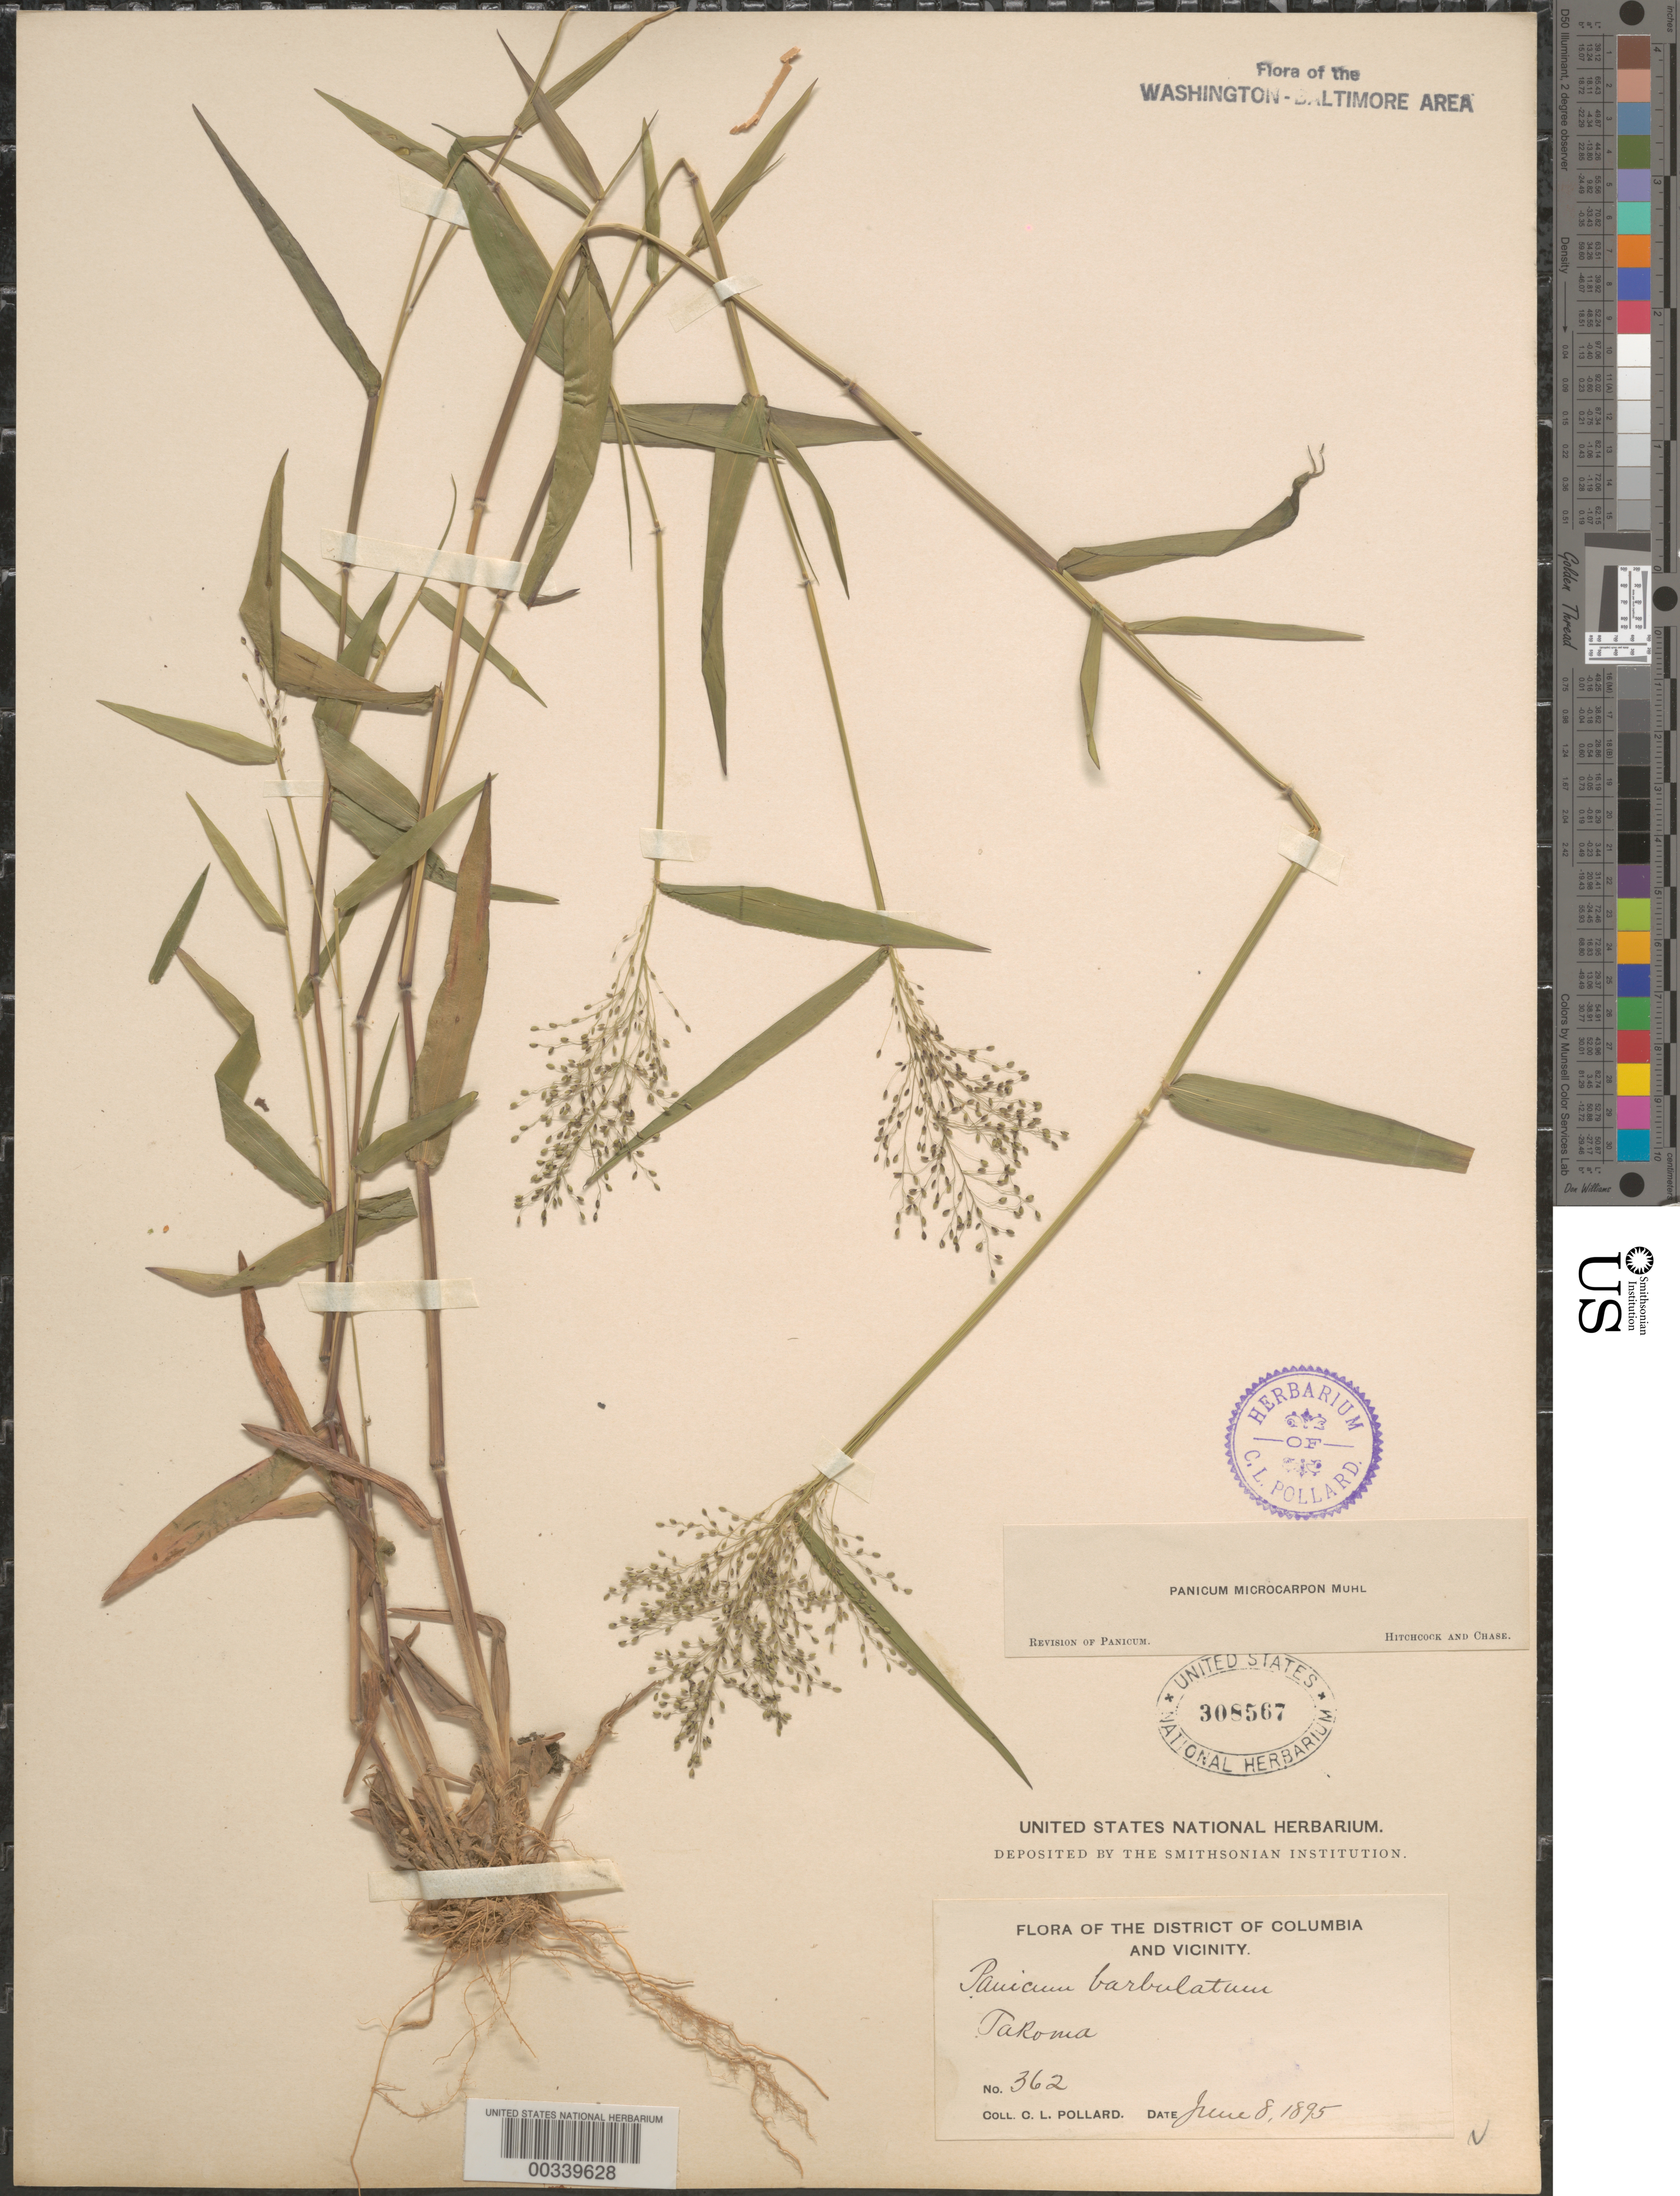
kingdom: Plantae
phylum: Tracheophyta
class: Liliopsida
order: Poales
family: Poaceae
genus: Dichanthelium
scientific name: Dichanthelium dichotomum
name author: (L.) Gould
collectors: C. L. Pollard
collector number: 362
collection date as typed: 08 Jun 1895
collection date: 1895-06-08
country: United States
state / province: District of Columbia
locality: Takoma Park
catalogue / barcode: US 308567